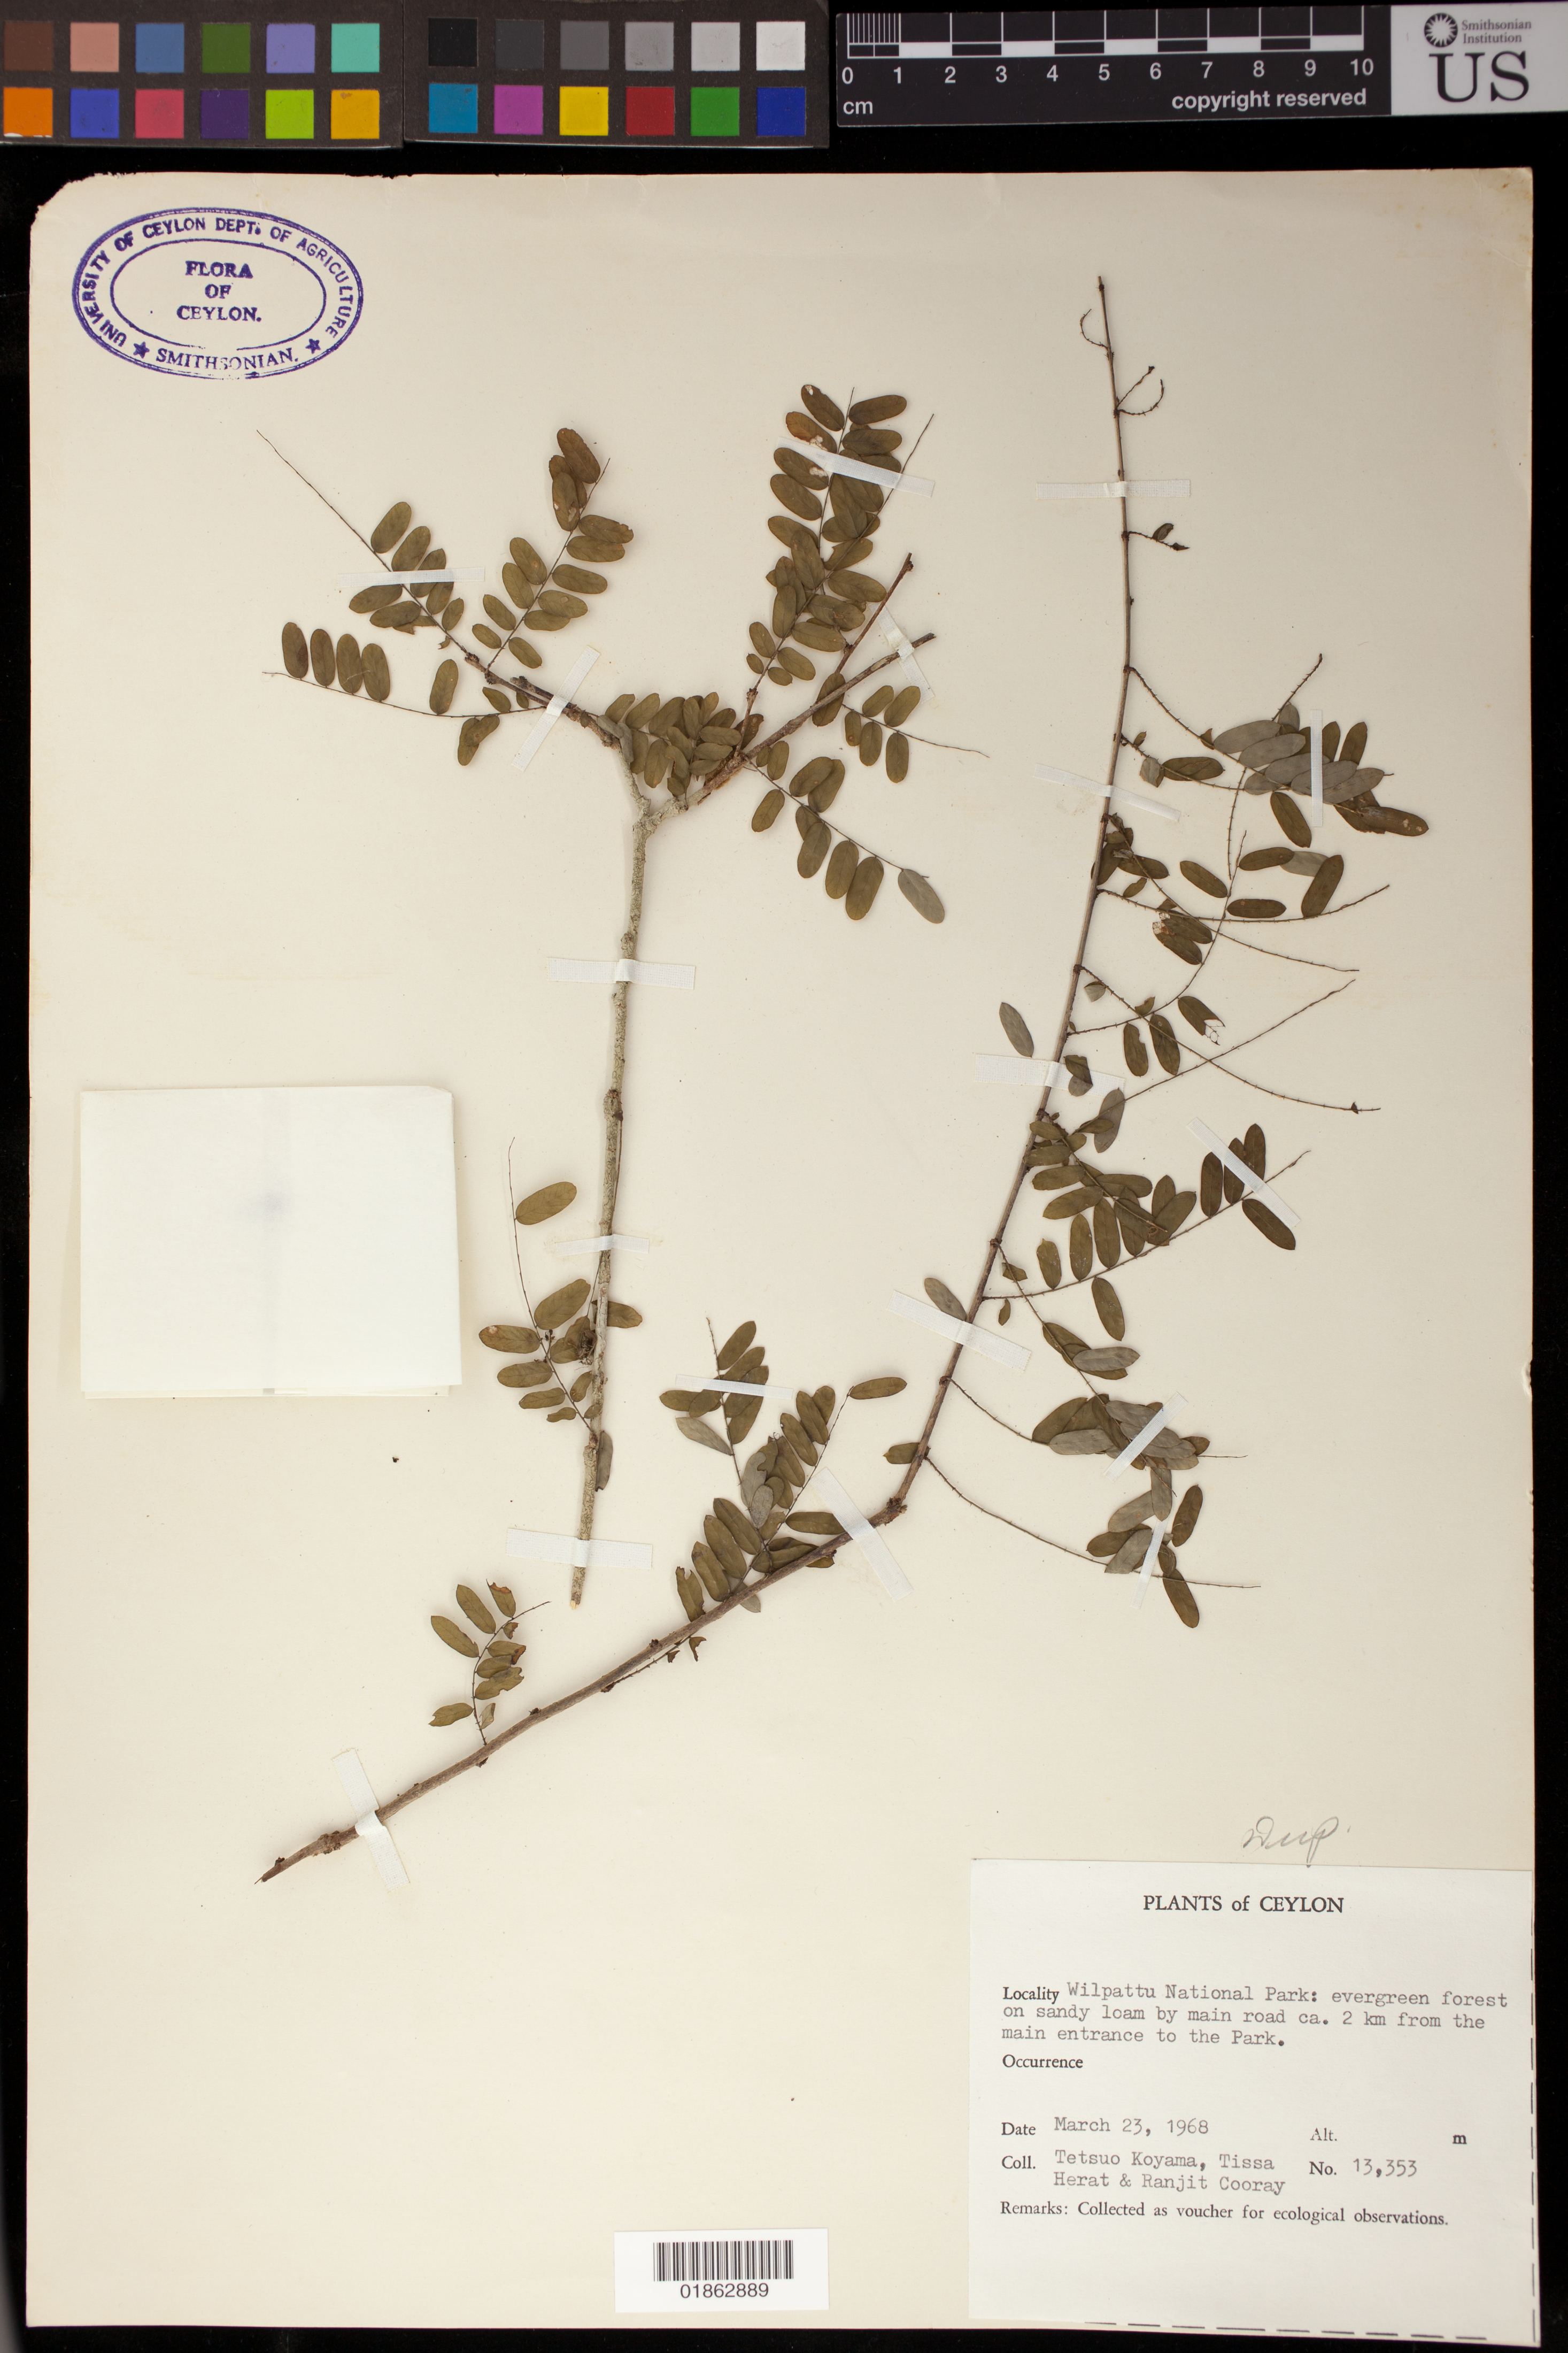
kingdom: Plantae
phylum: Tracheophyta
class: Magnoliopsida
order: Fabales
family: Fabaceae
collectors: T. Koyama, T. Herat & R. Cooray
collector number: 13353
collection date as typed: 23 Mar 1968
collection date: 1968-03-23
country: Sri Lanka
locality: Wilpattu National Park, by main road ca. 2 km from the main entrance to the Park.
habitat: Evergreen forest on sandy loam by main road.